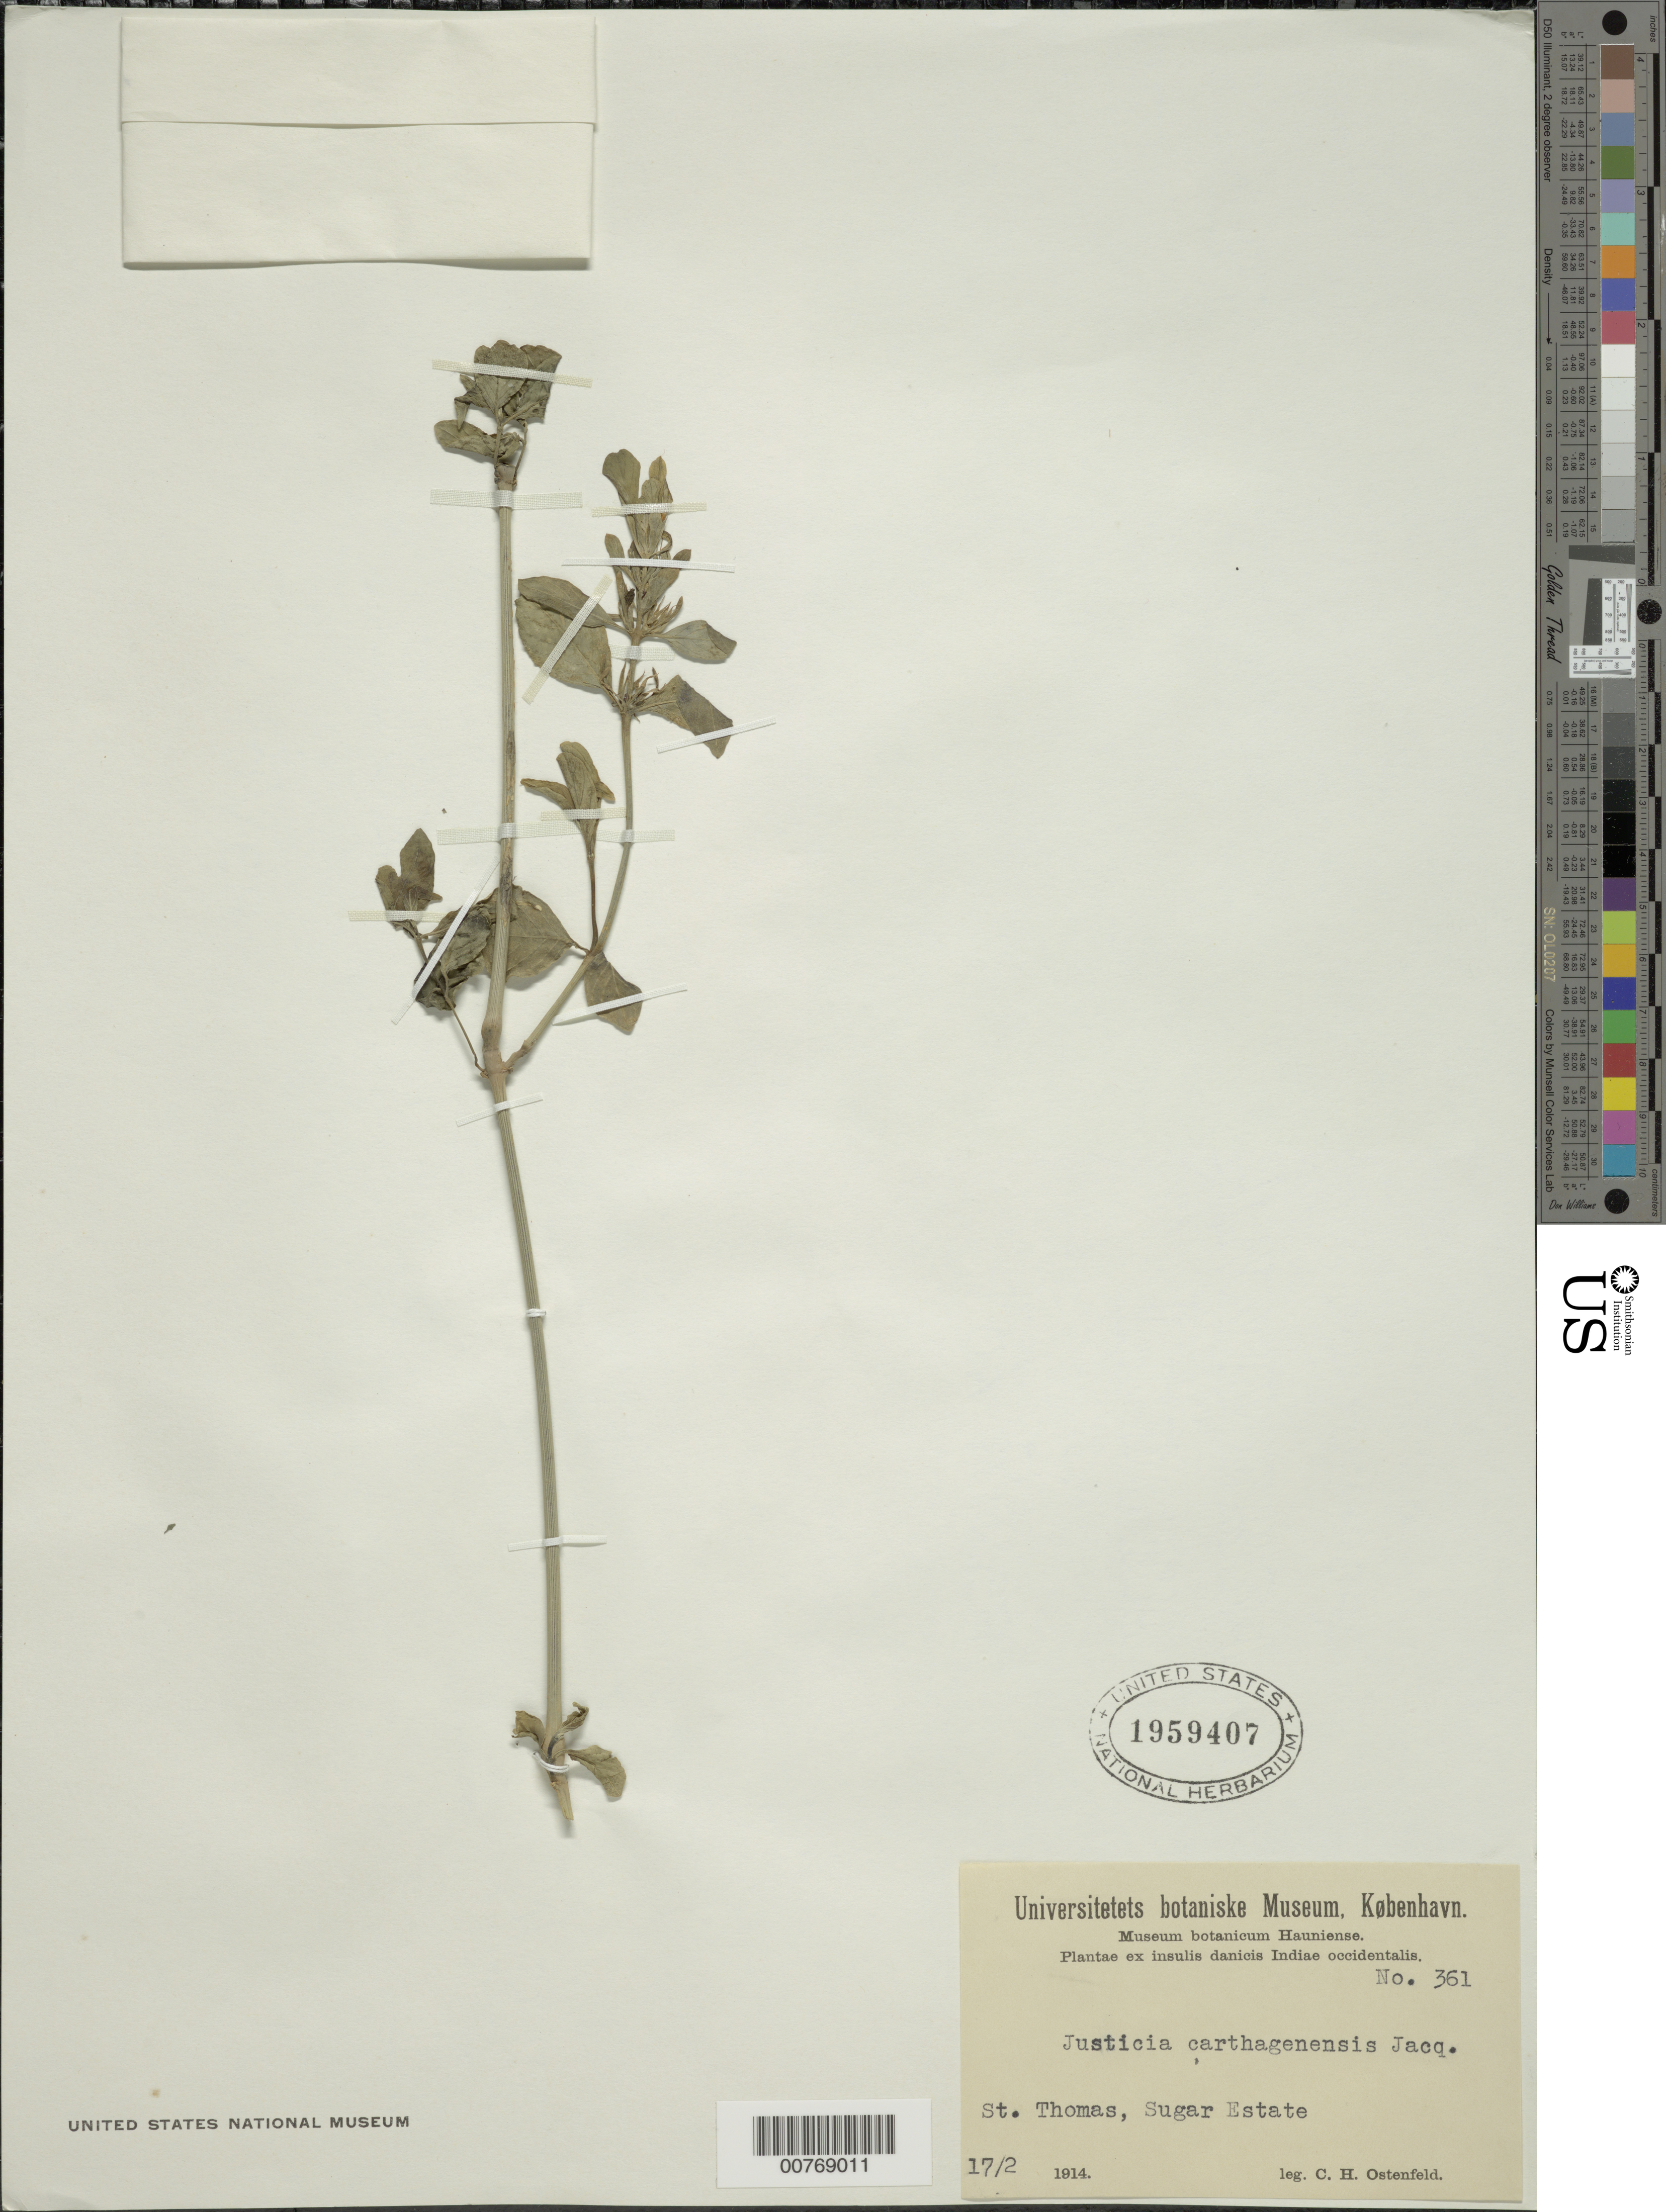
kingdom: Plantae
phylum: Tracheophyta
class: Magnoliopsida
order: Lamiales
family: Acanthaceae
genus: Justicia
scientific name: Justicia carthaginensis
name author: Jacq.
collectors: C. Ostenfeld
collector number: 361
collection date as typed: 17 Feb 1914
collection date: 1914-02-17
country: U.S. Virgin Islands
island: St. Thomas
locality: Sugar Estate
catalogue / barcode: US 1959407